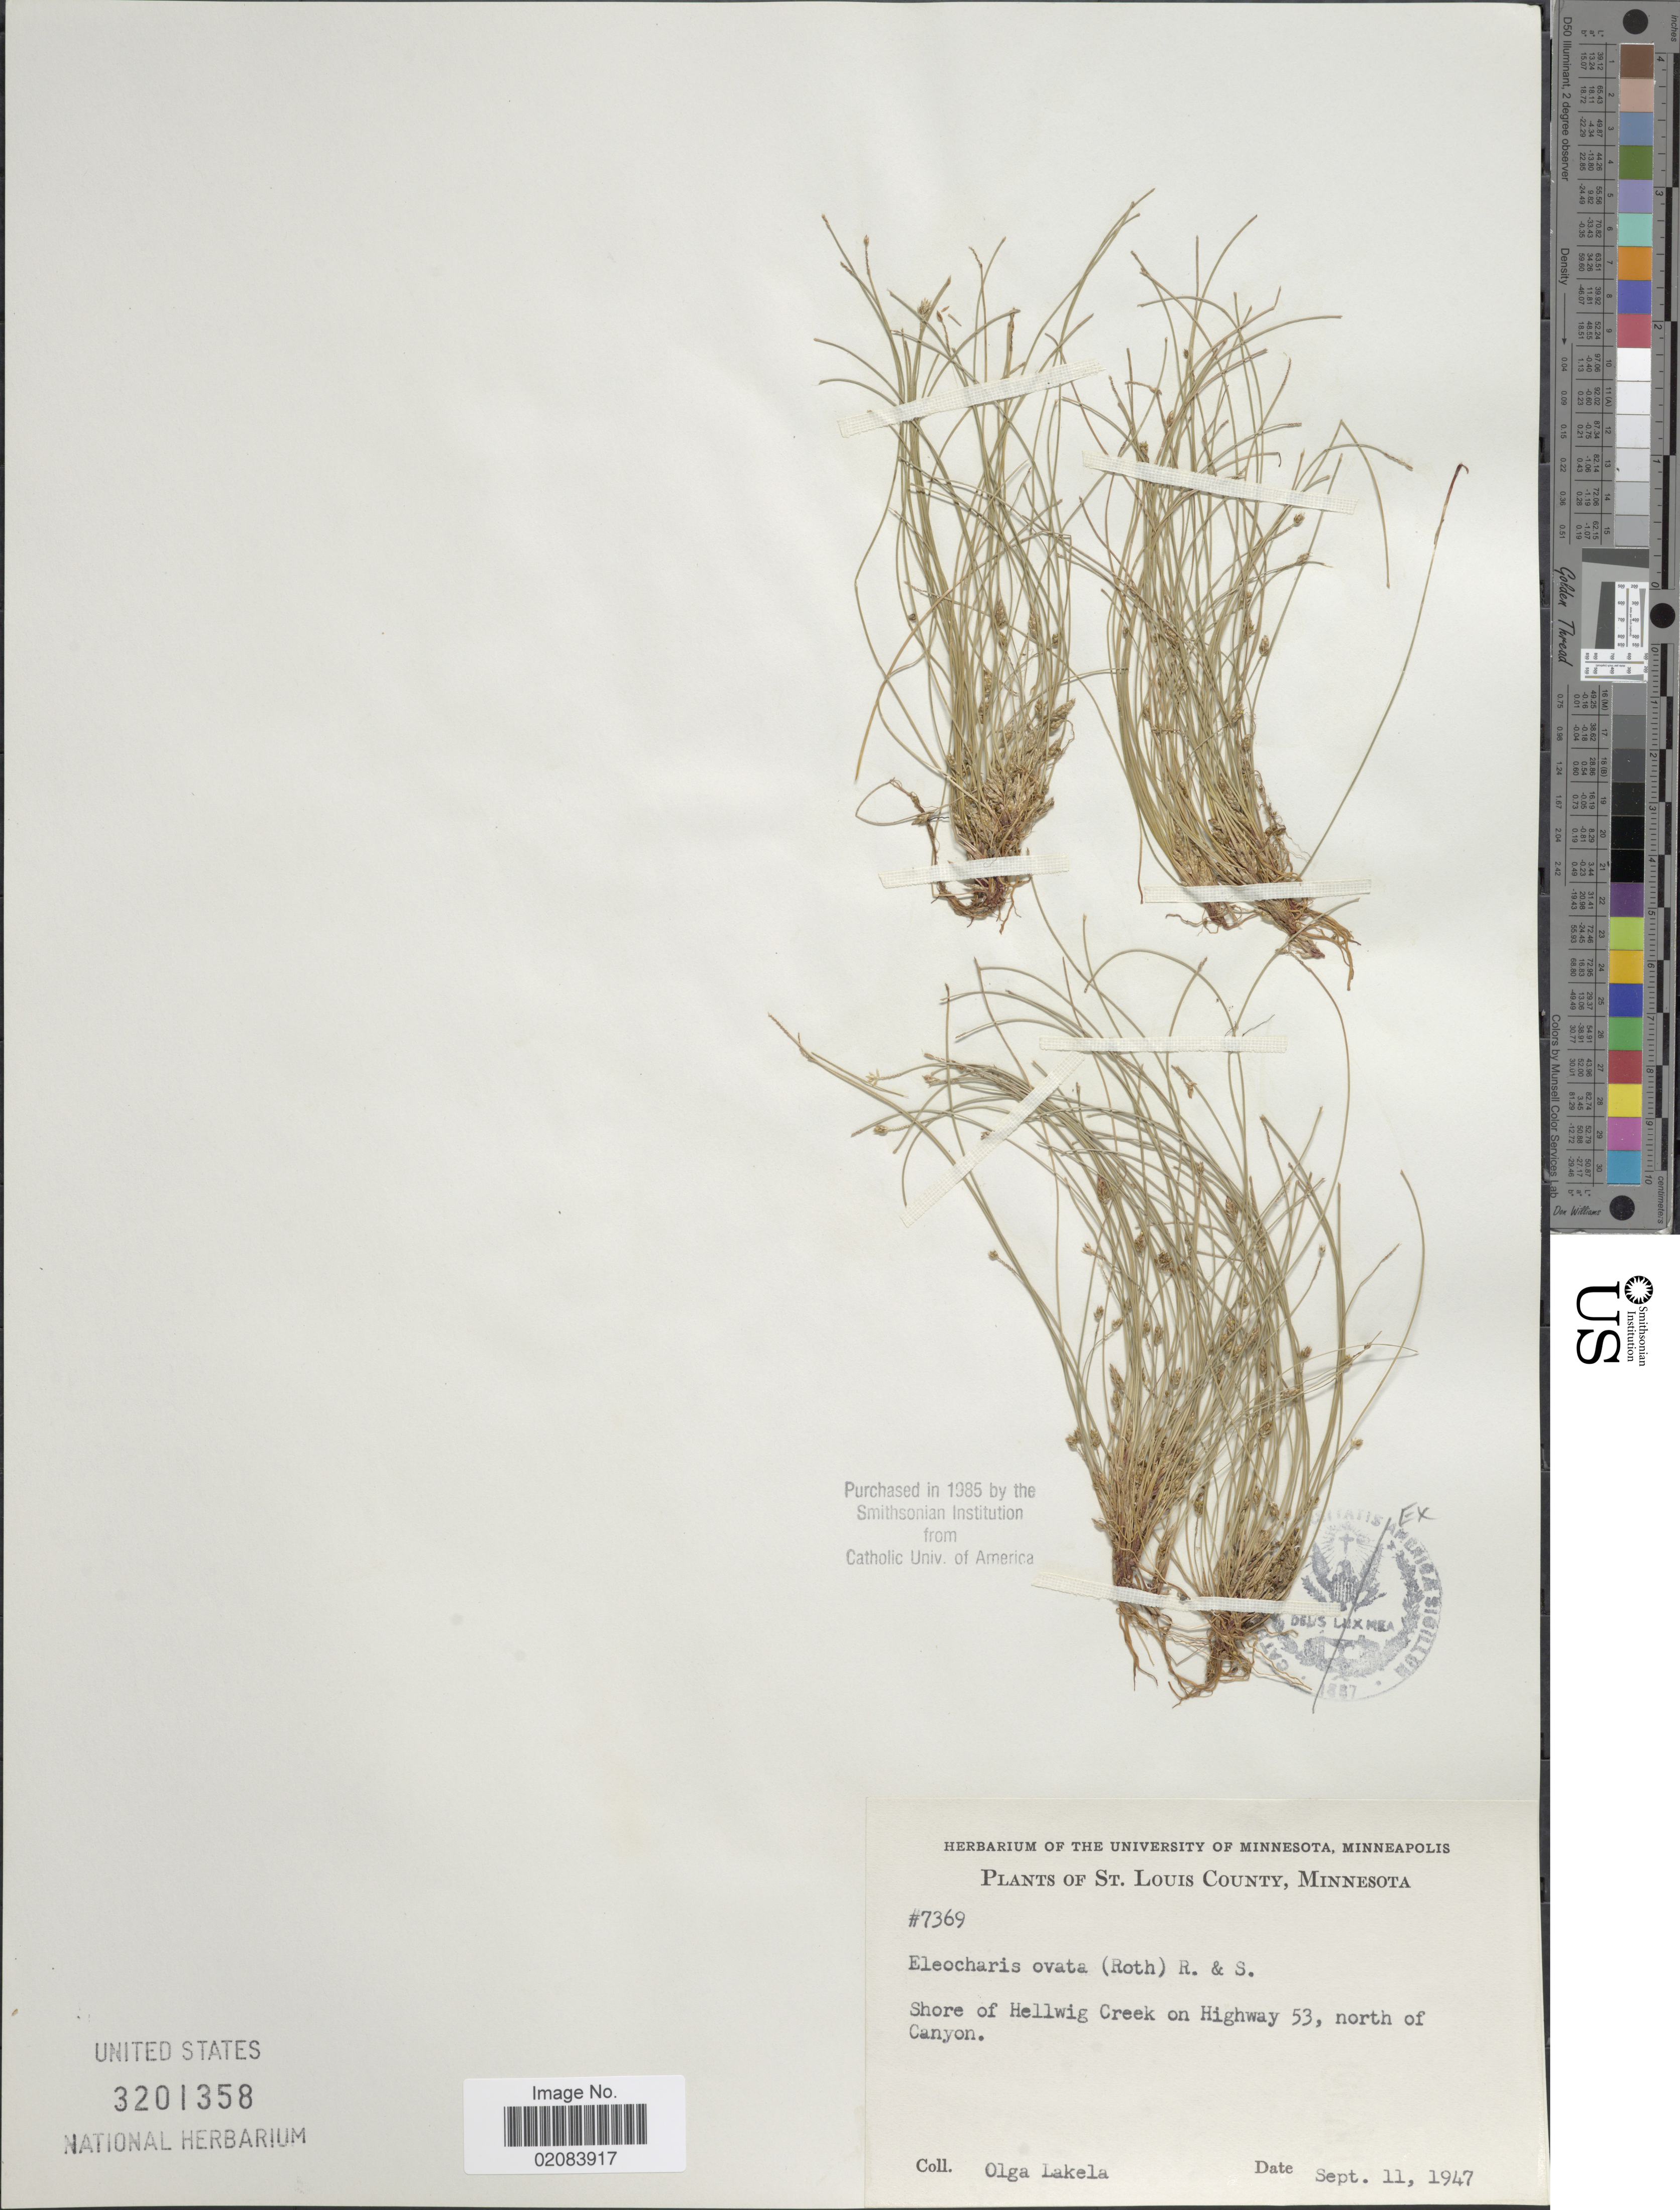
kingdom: Plantae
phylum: Tracheophyta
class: Liliopsida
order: Poales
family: Cyperaceae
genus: Eleocharis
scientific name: Eleocharis ovata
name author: (Roth) Roem. & Schult.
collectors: O. K. Lakela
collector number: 7369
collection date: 1947-09-11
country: United States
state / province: Minnesota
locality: St. Louis County. Shore of Hellwig Creek on Highway 53, north of Canyon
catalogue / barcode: US 3201358